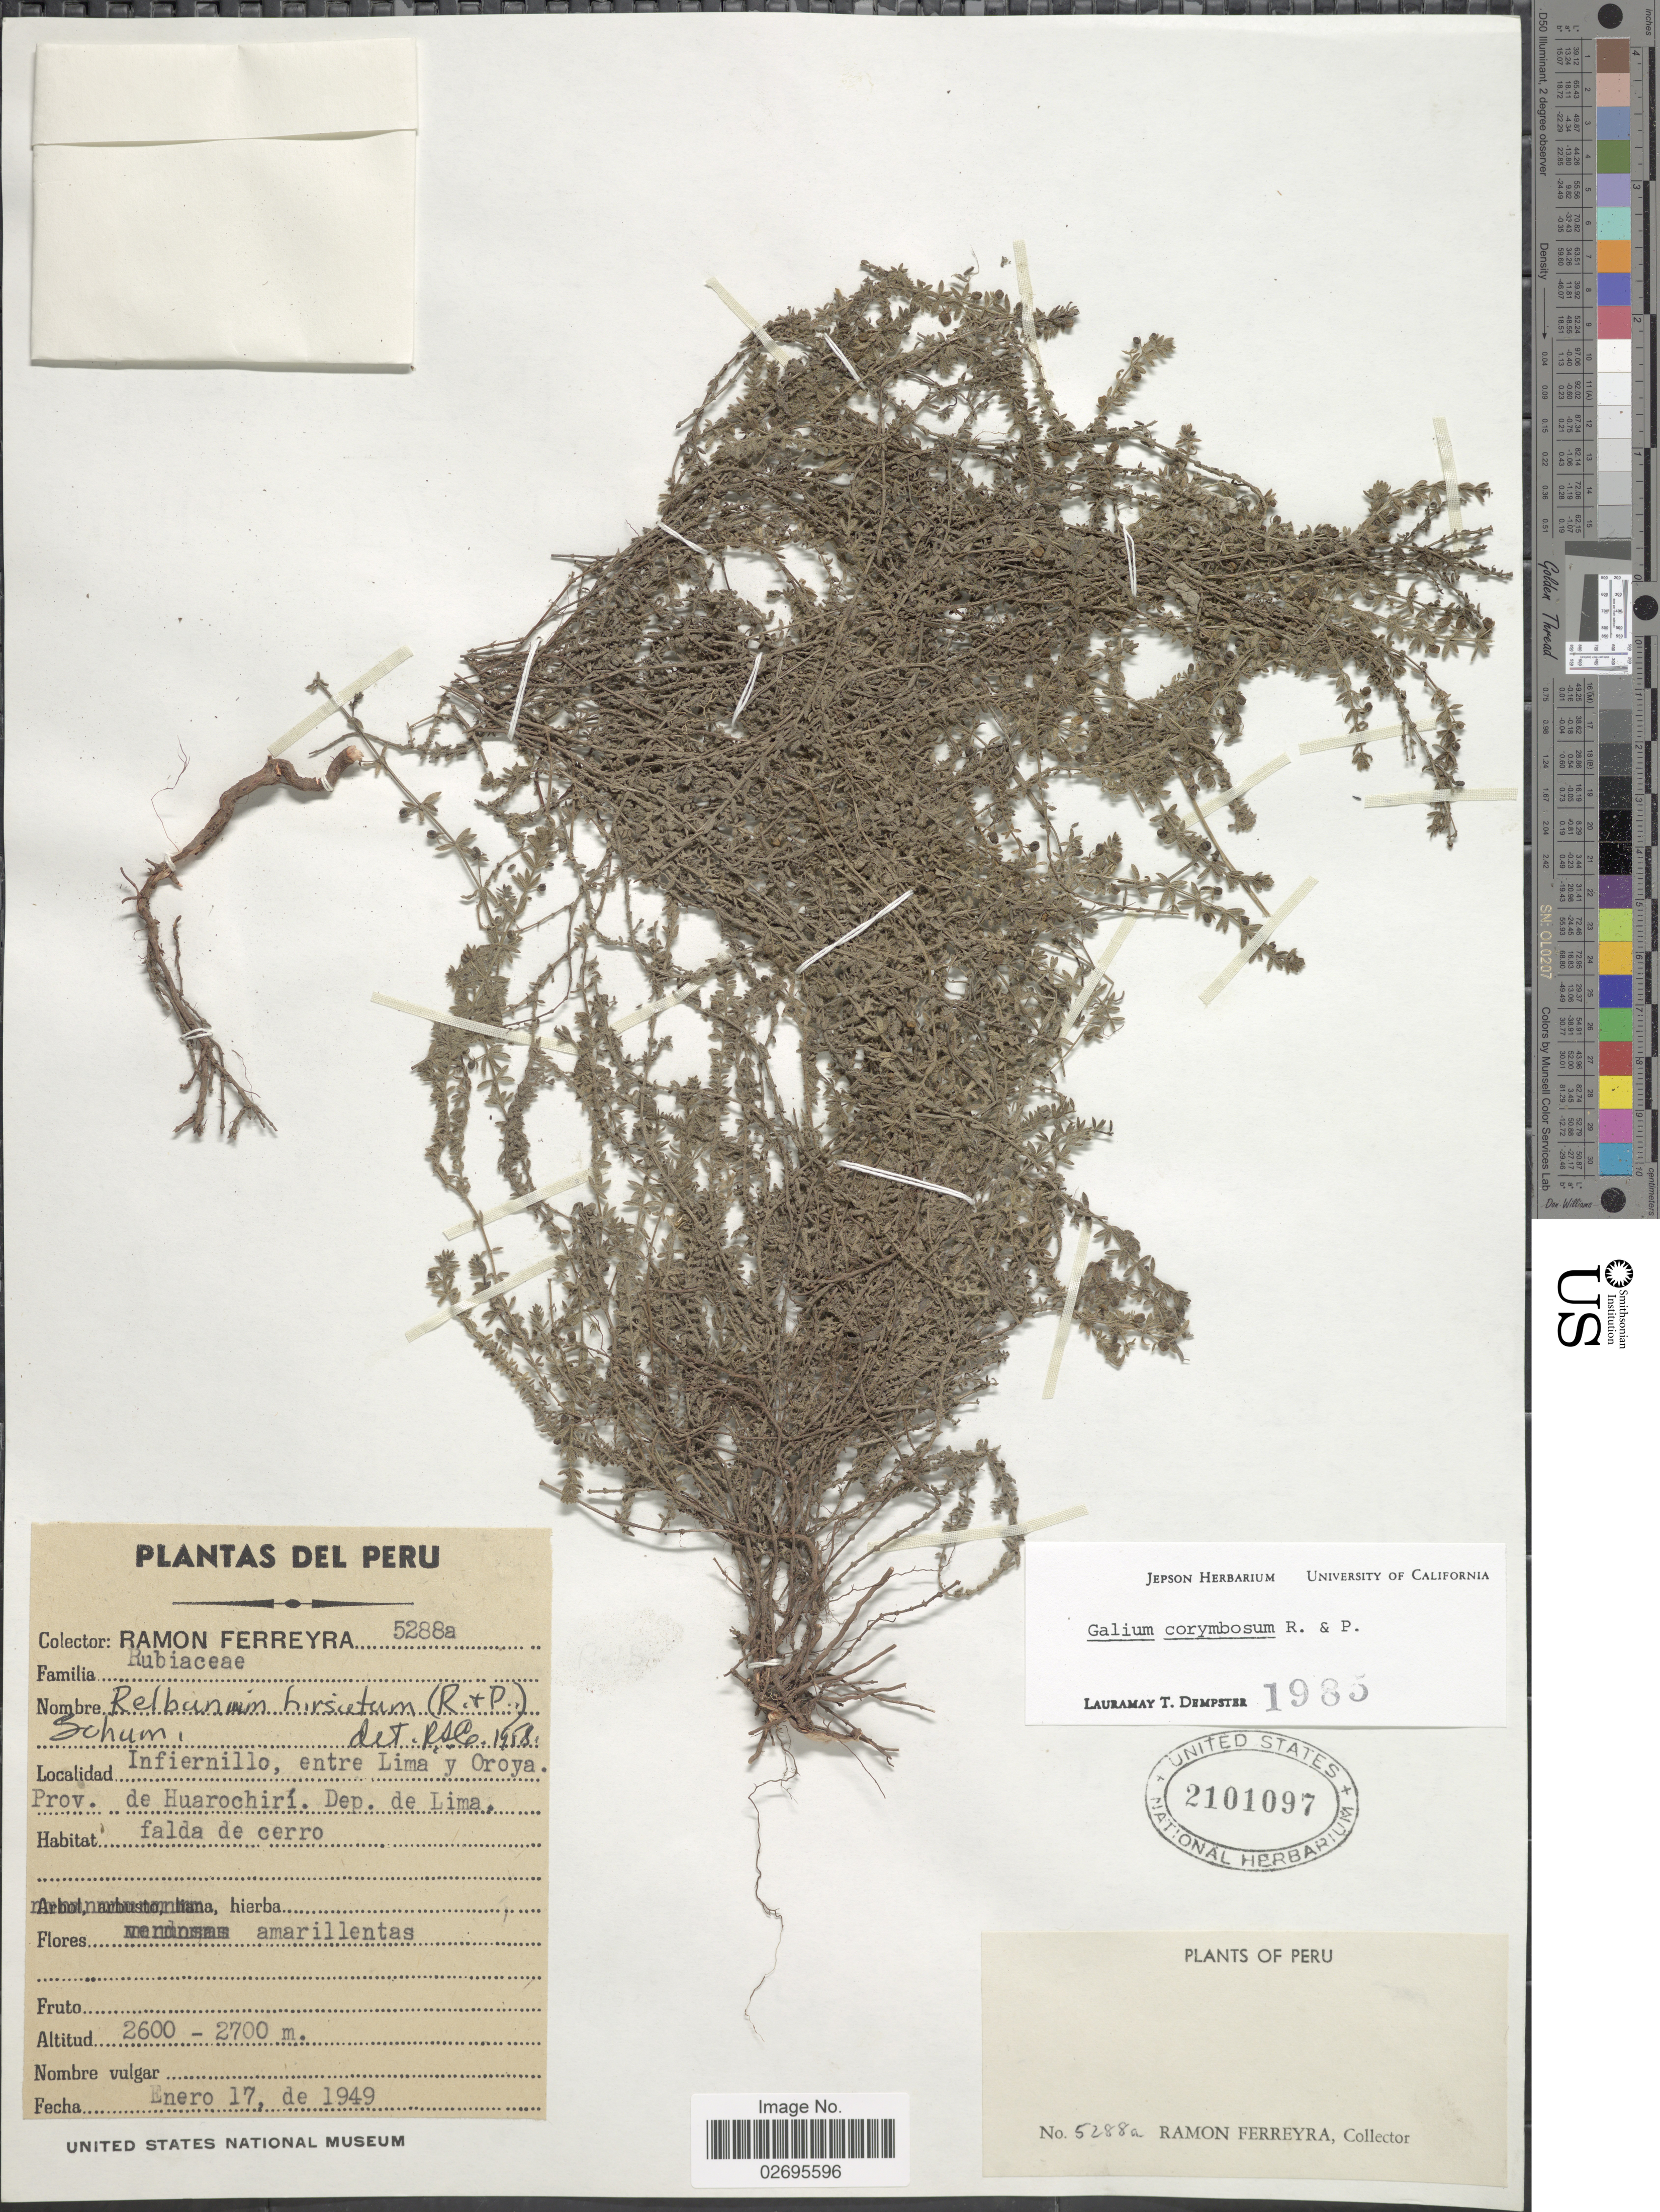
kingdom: Plantae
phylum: Tracheophyta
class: Magnoliopsida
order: Gentianales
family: Rubiaceae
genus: Galium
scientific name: Galium corymbosum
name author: Ruiz & Pav.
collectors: R. A. Ferreyra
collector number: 5288a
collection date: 1949-01-17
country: Peru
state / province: Lima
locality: Infiernillo, entre Lima y Oroya. Prov. de Huarochirí. Dep de Lima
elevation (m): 2600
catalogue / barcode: US 2101097